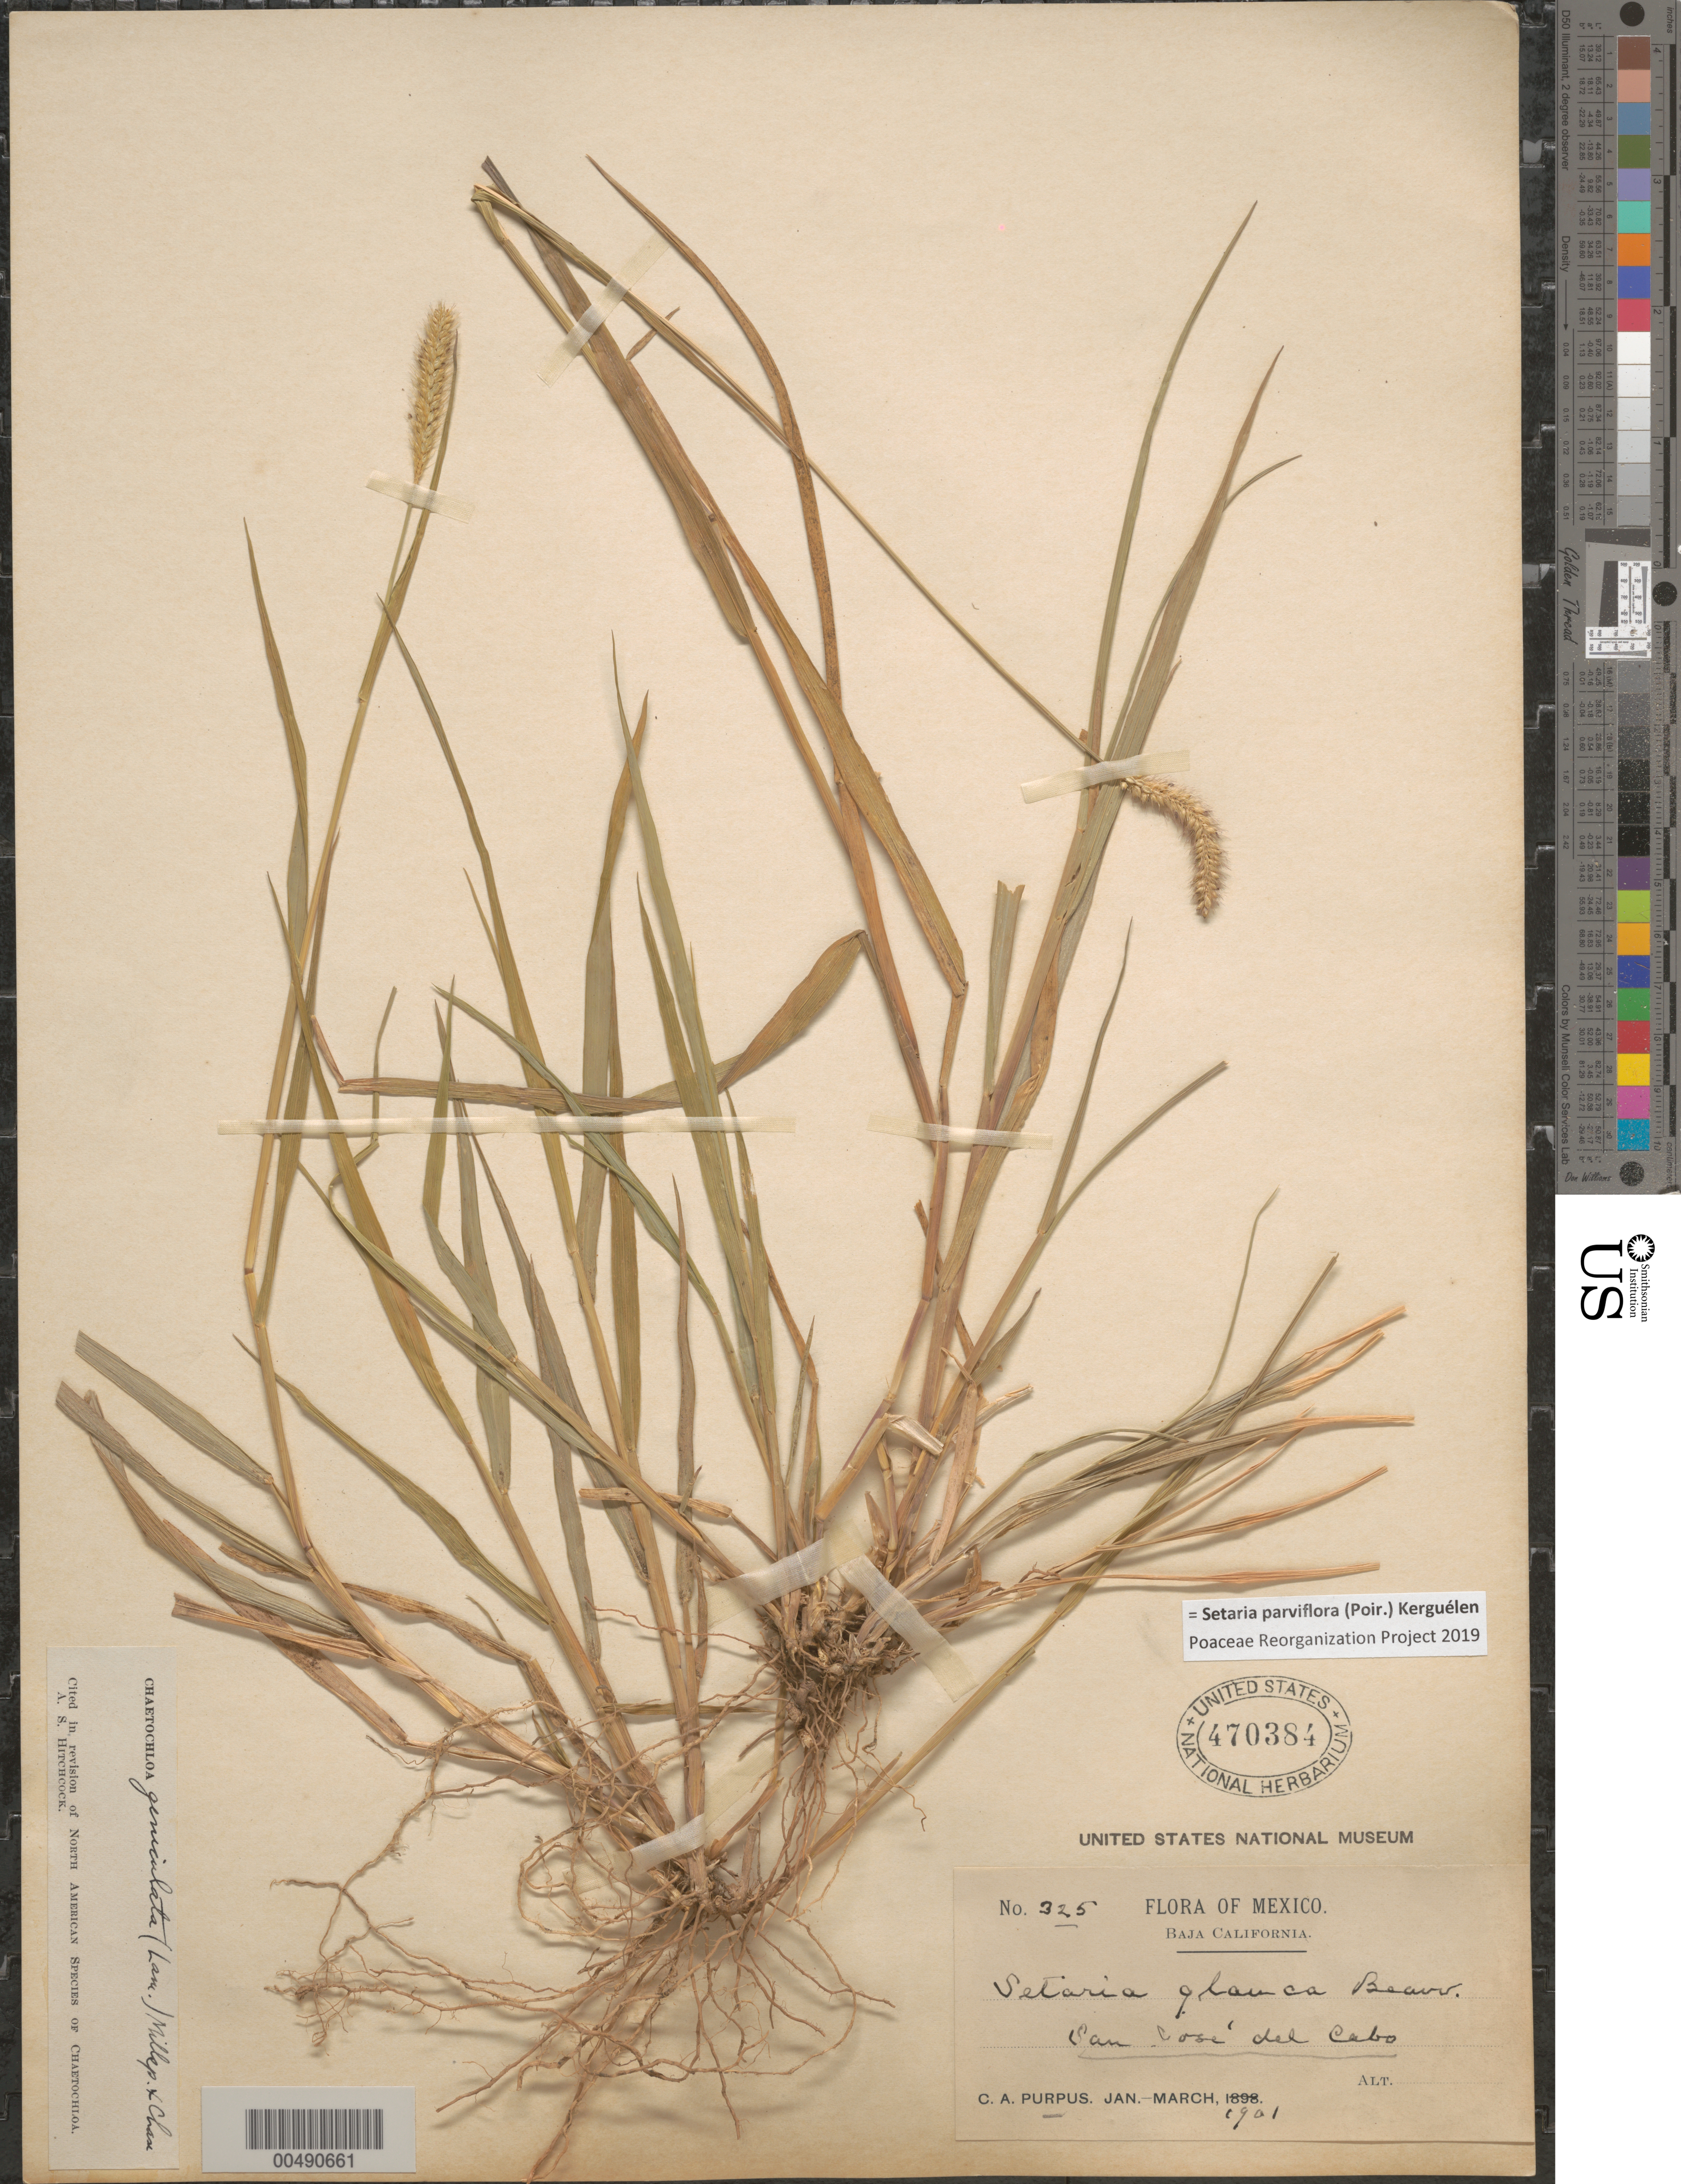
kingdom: Plantae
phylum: Tracheophyta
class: Liliopsida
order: Poales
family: Poaceae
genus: Setaria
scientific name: Setaria parviflora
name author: (Poir.) Kerguélen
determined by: Poaceae Reorganization Project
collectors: C. A. Purpus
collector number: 325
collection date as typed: Jan 1901 to Mar 1901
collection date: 1901-01/1901-03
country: Mexico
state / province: Baja California Sur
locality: San José del Cabo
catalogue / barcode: US 470384